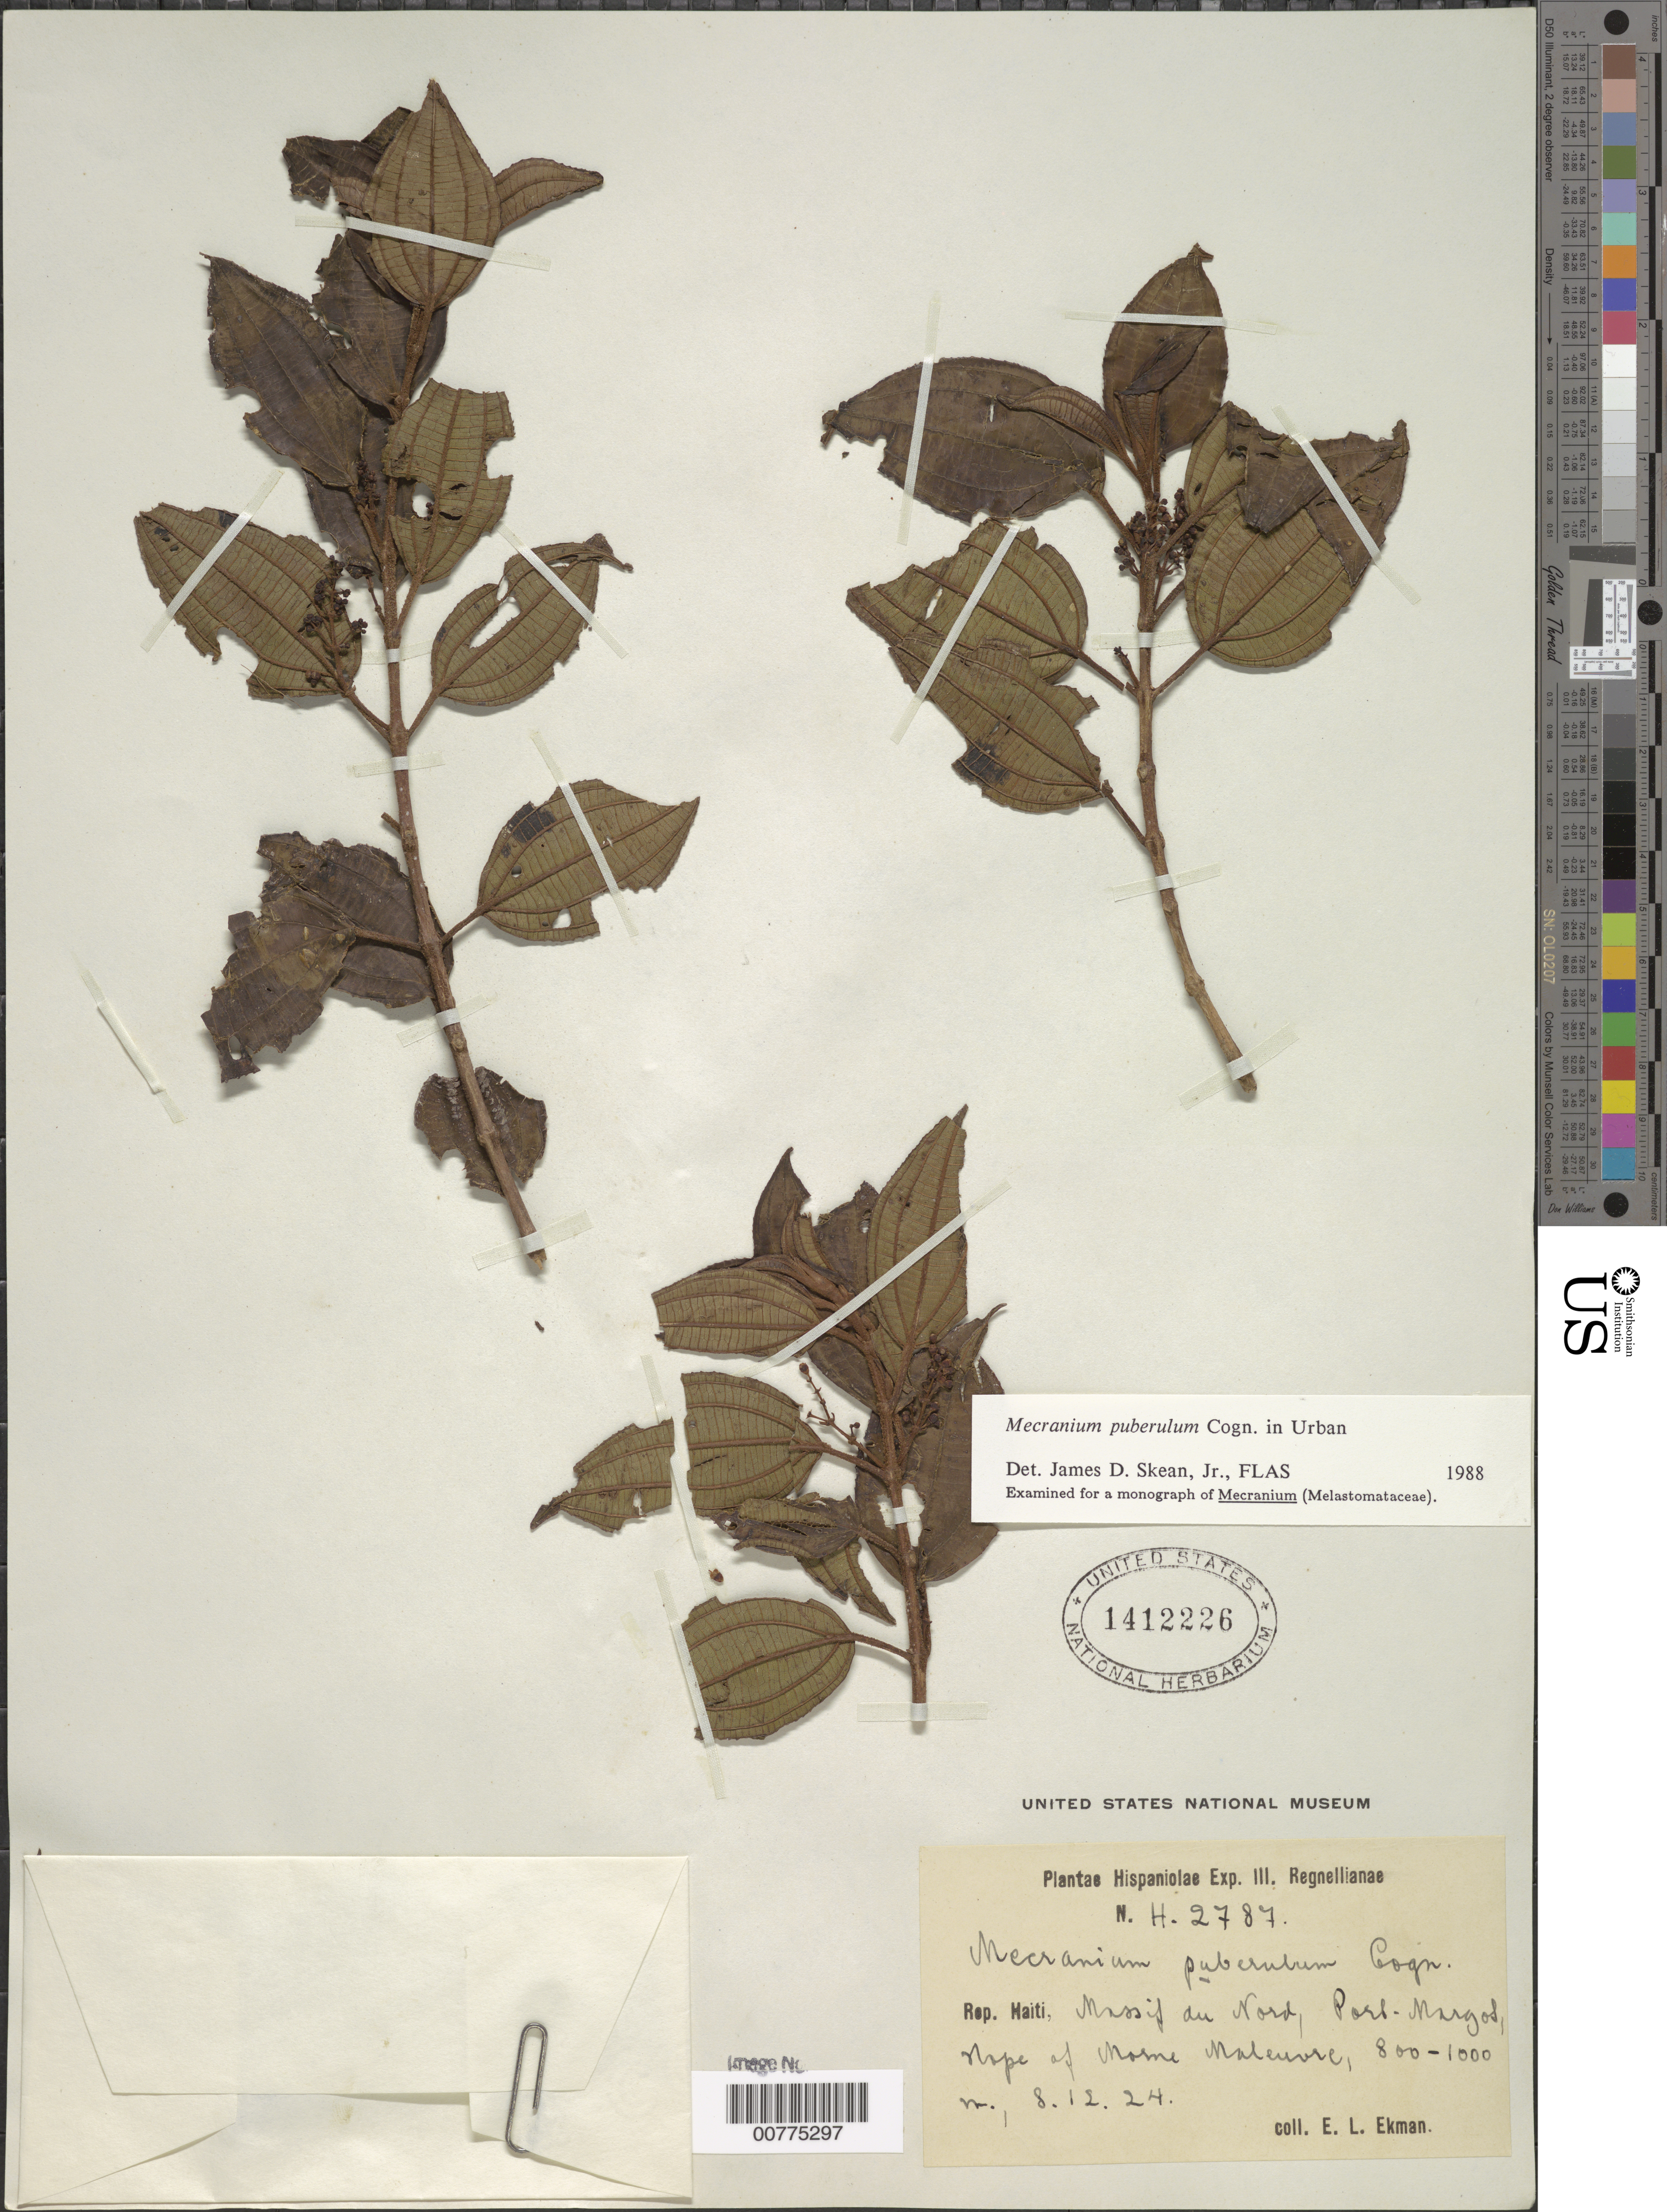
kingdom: Plantae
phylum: Tracheophyta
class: Magnoliopsida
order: Myrtales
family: Melastomataceae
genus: Mecranium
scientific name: Mecranium puberulum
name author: Cogn.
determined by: Skean, J. D., Jr.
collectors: E. L. Ekman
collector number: H 2787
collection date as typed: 08 Dec 1924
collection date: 1924-12-08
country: Haiti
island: Hispaniola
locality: Massif du Nord, Port-Margot, slope of Morne Maleuvre.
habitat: Slope of mountain.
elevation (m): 800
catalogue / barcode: US 1412226